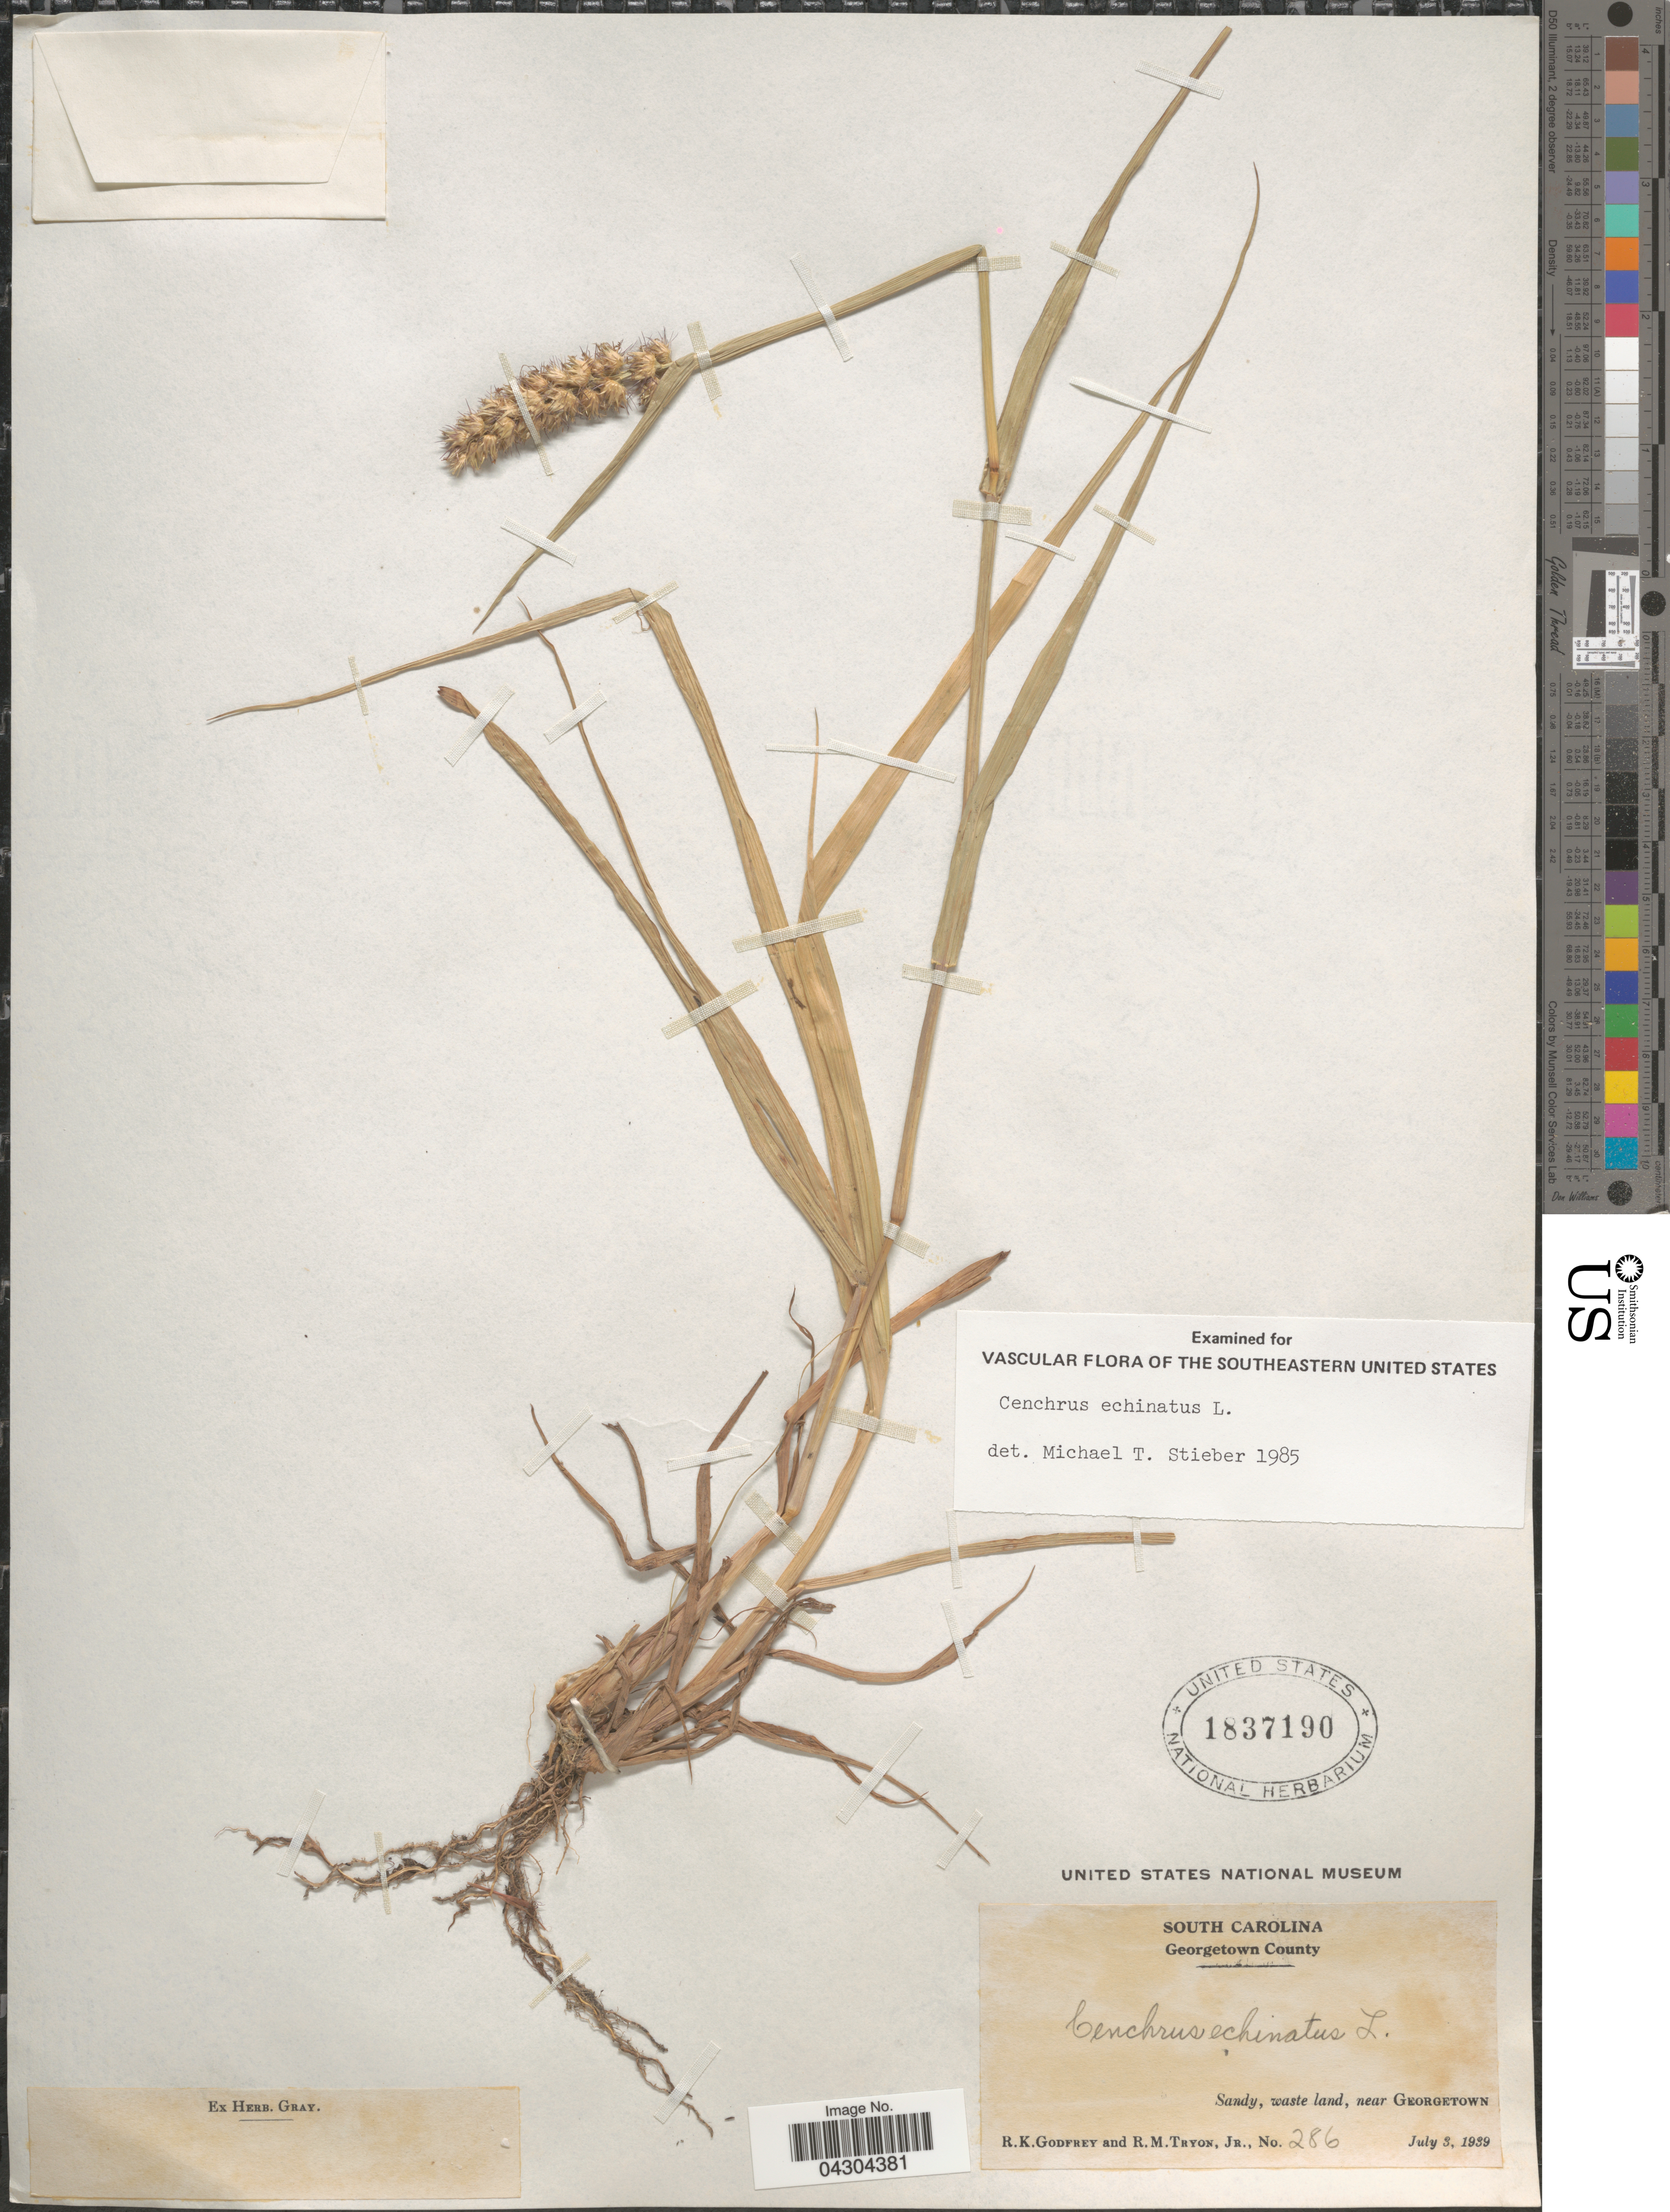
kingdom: Plantae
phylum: Tracheophyta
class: Liliopsida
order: Poales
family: Poaceae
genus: Cenchrus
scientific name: Cenchrus echinatus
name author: L.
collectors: R. K. Godfrey & R. Tryon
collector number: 286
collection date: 1939-07-03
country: United States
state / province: South Carolina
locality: Georgetown County. Sandy, waste land, near Georgetown.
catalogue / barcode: US 1837190